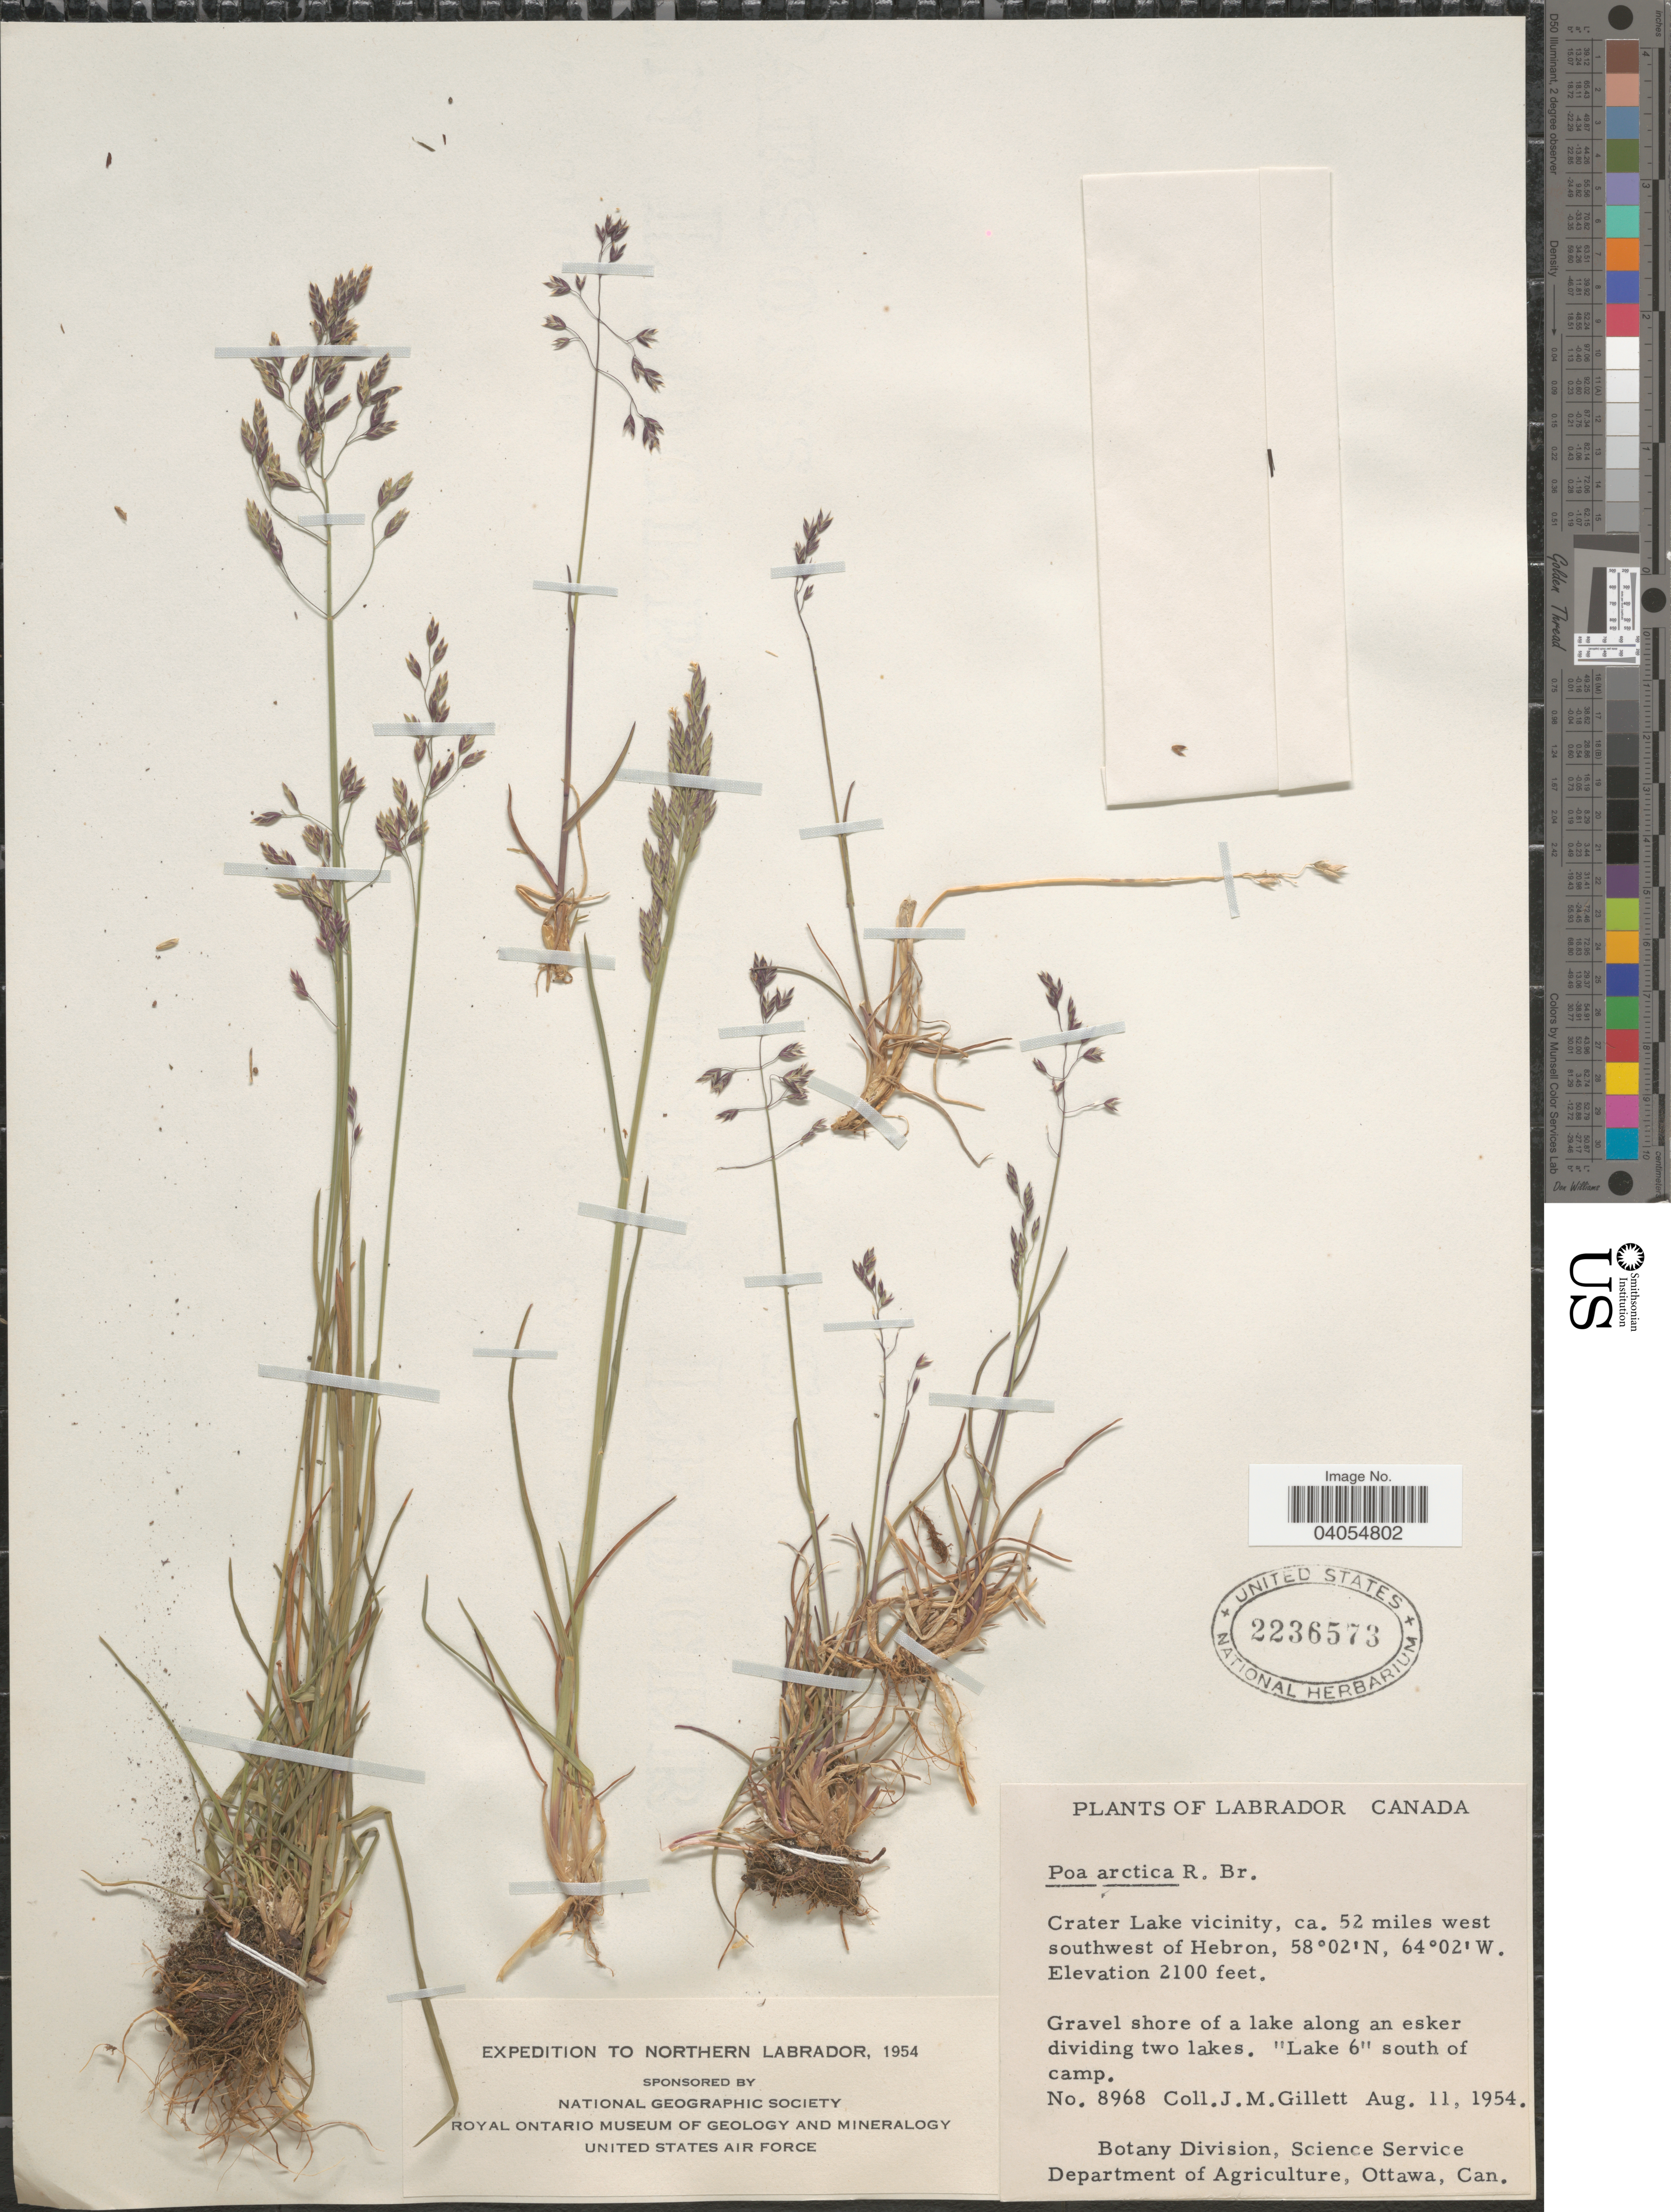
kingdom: Plantae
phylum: Tracheophyta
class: Liliopsida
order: Poales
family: Poaceae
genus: Poa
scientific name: Poa arctica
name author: R. Br.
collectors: J. M. Gillett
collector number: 8968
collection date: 1954-08-11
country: Canada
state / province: Newfoundland and Labrador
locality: Northern Labrador. Crater Lake vicinity, ca. 52 miles west southwest of Hebron. Gravel shore of a lake along an esker dividing two lakes. "Lake 6" south of camp.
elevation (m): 640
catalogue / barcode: US 2236573